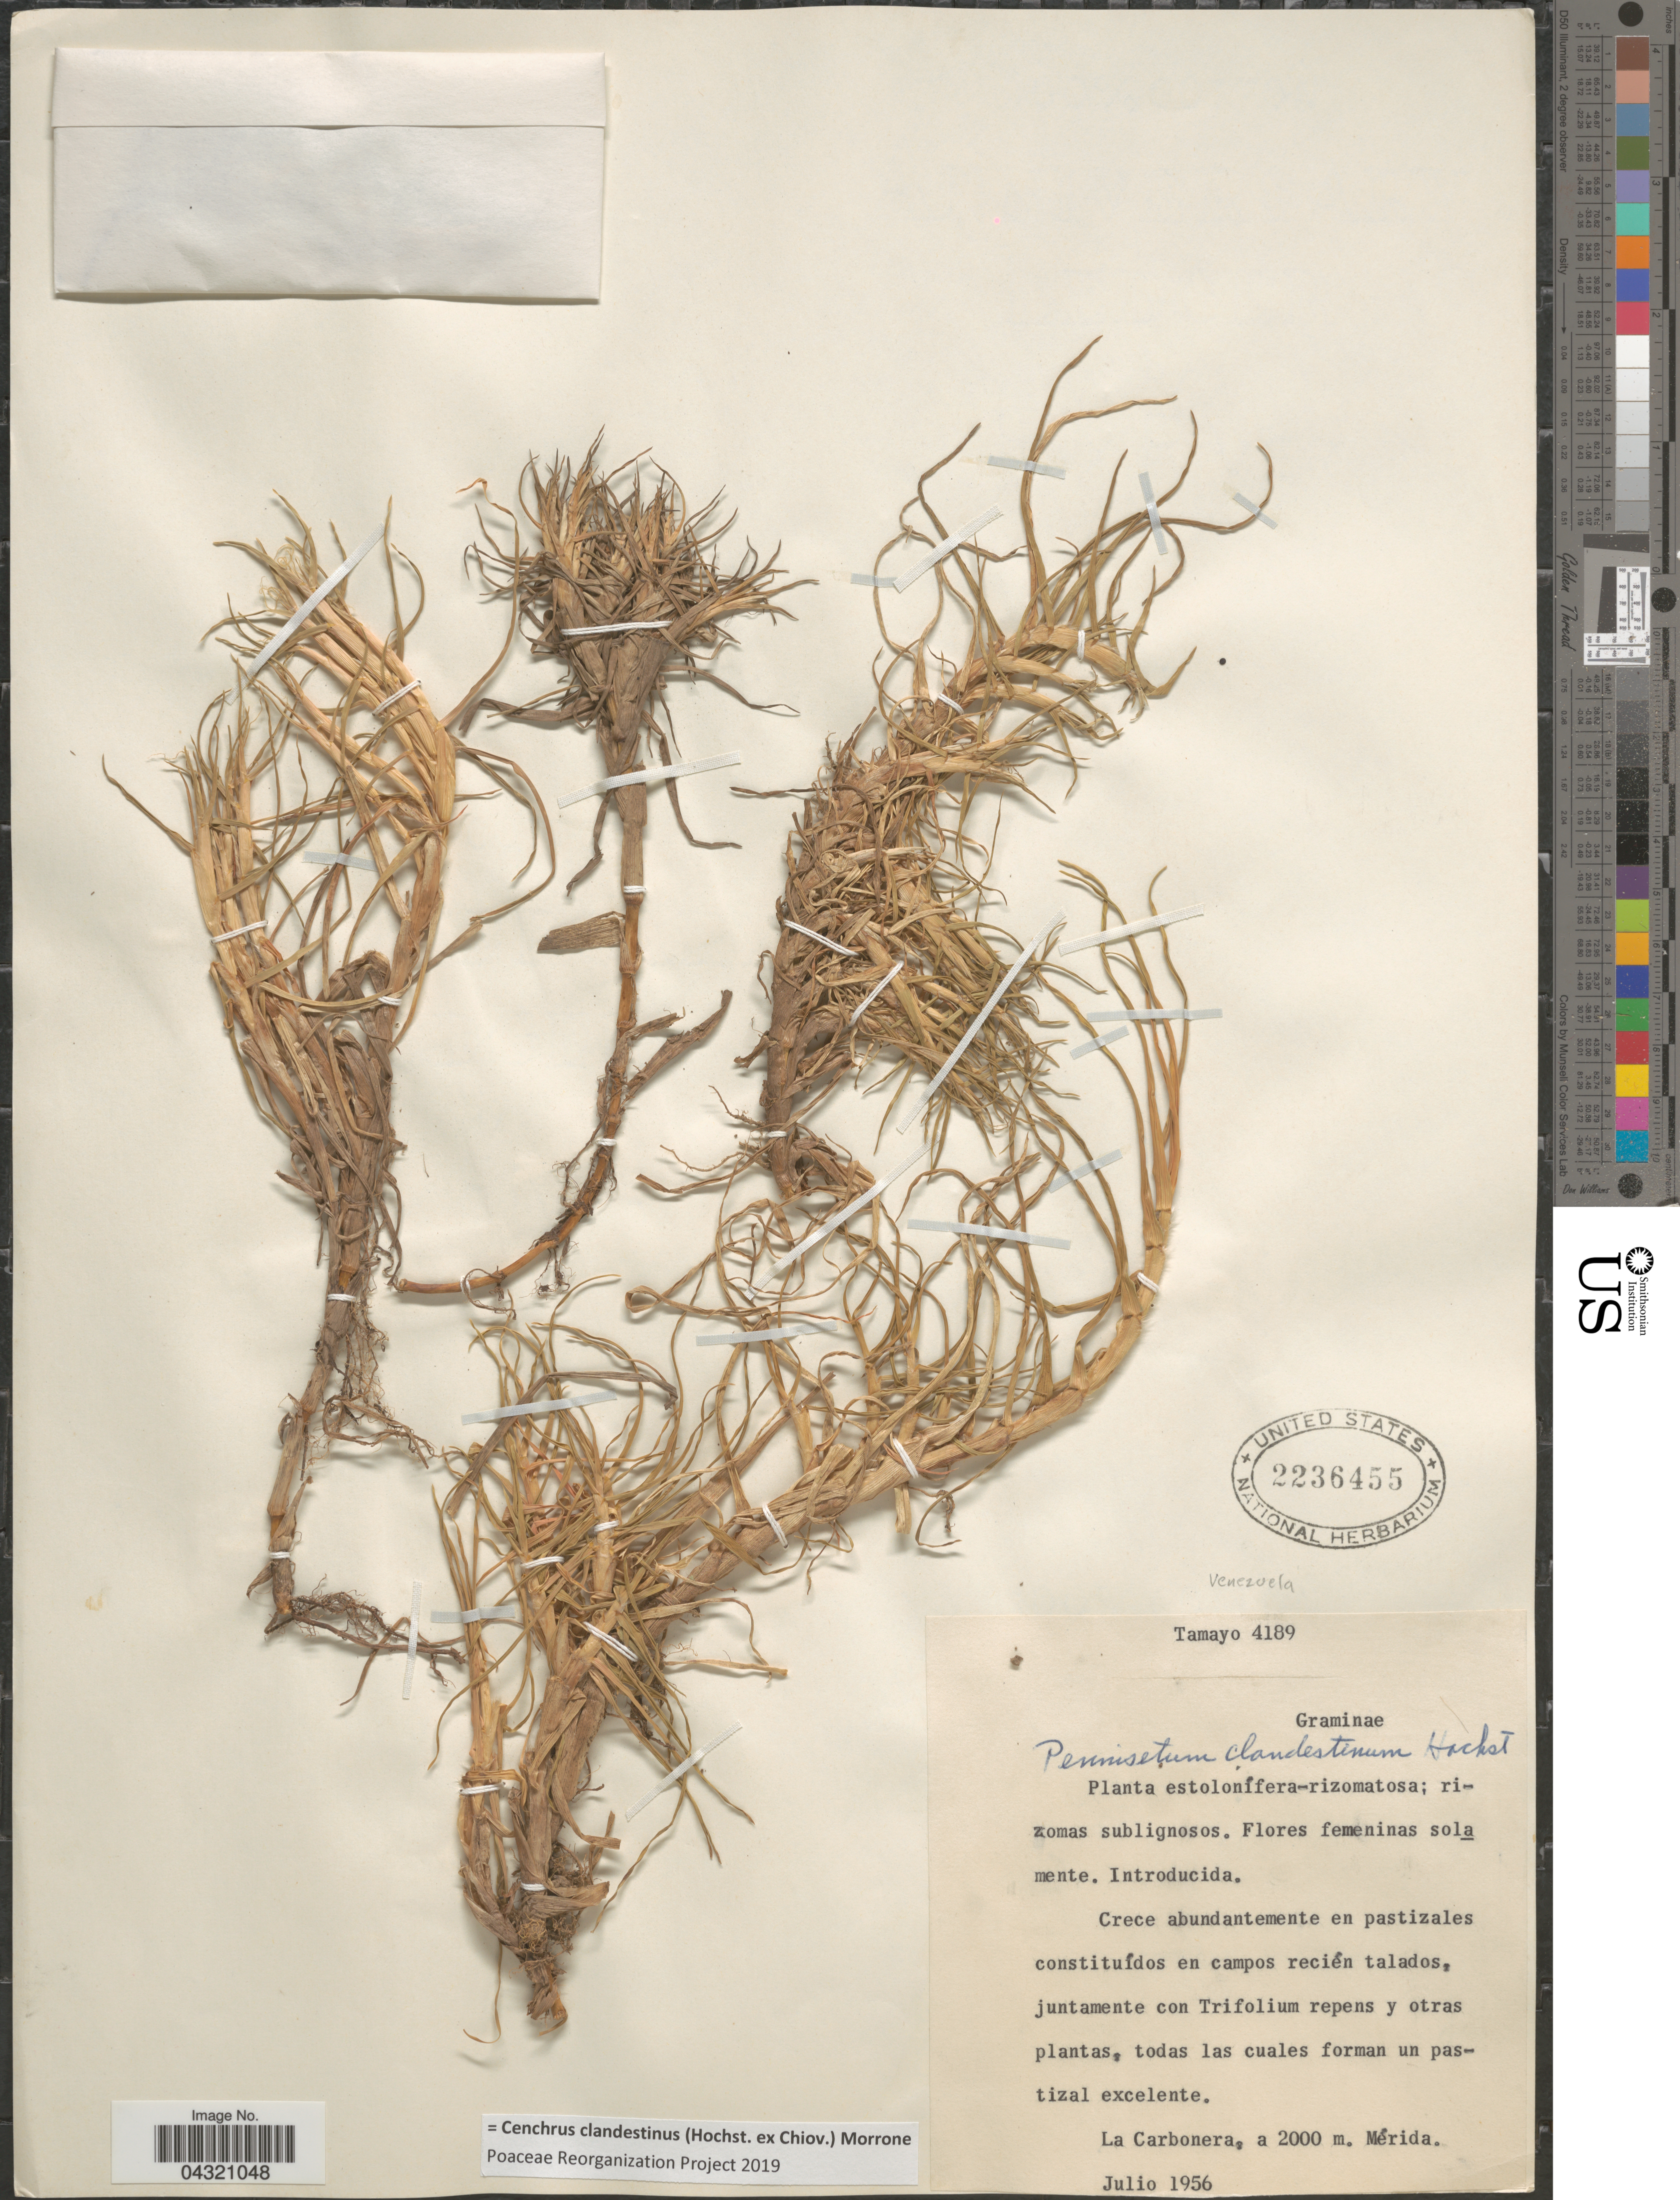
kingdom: Plantae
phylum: Tracheophyta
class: Liliopsida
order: Poales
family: Poaceae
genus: Cenchrus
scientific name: Cenchrus clandestinus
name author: (Hochst. & Chiov.) Morrone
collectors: -. Tamayo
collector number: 4189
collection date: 1956-07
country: Venezuela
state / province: Merida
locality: La Carbonera.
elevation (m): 2000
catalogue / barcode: US 2236455